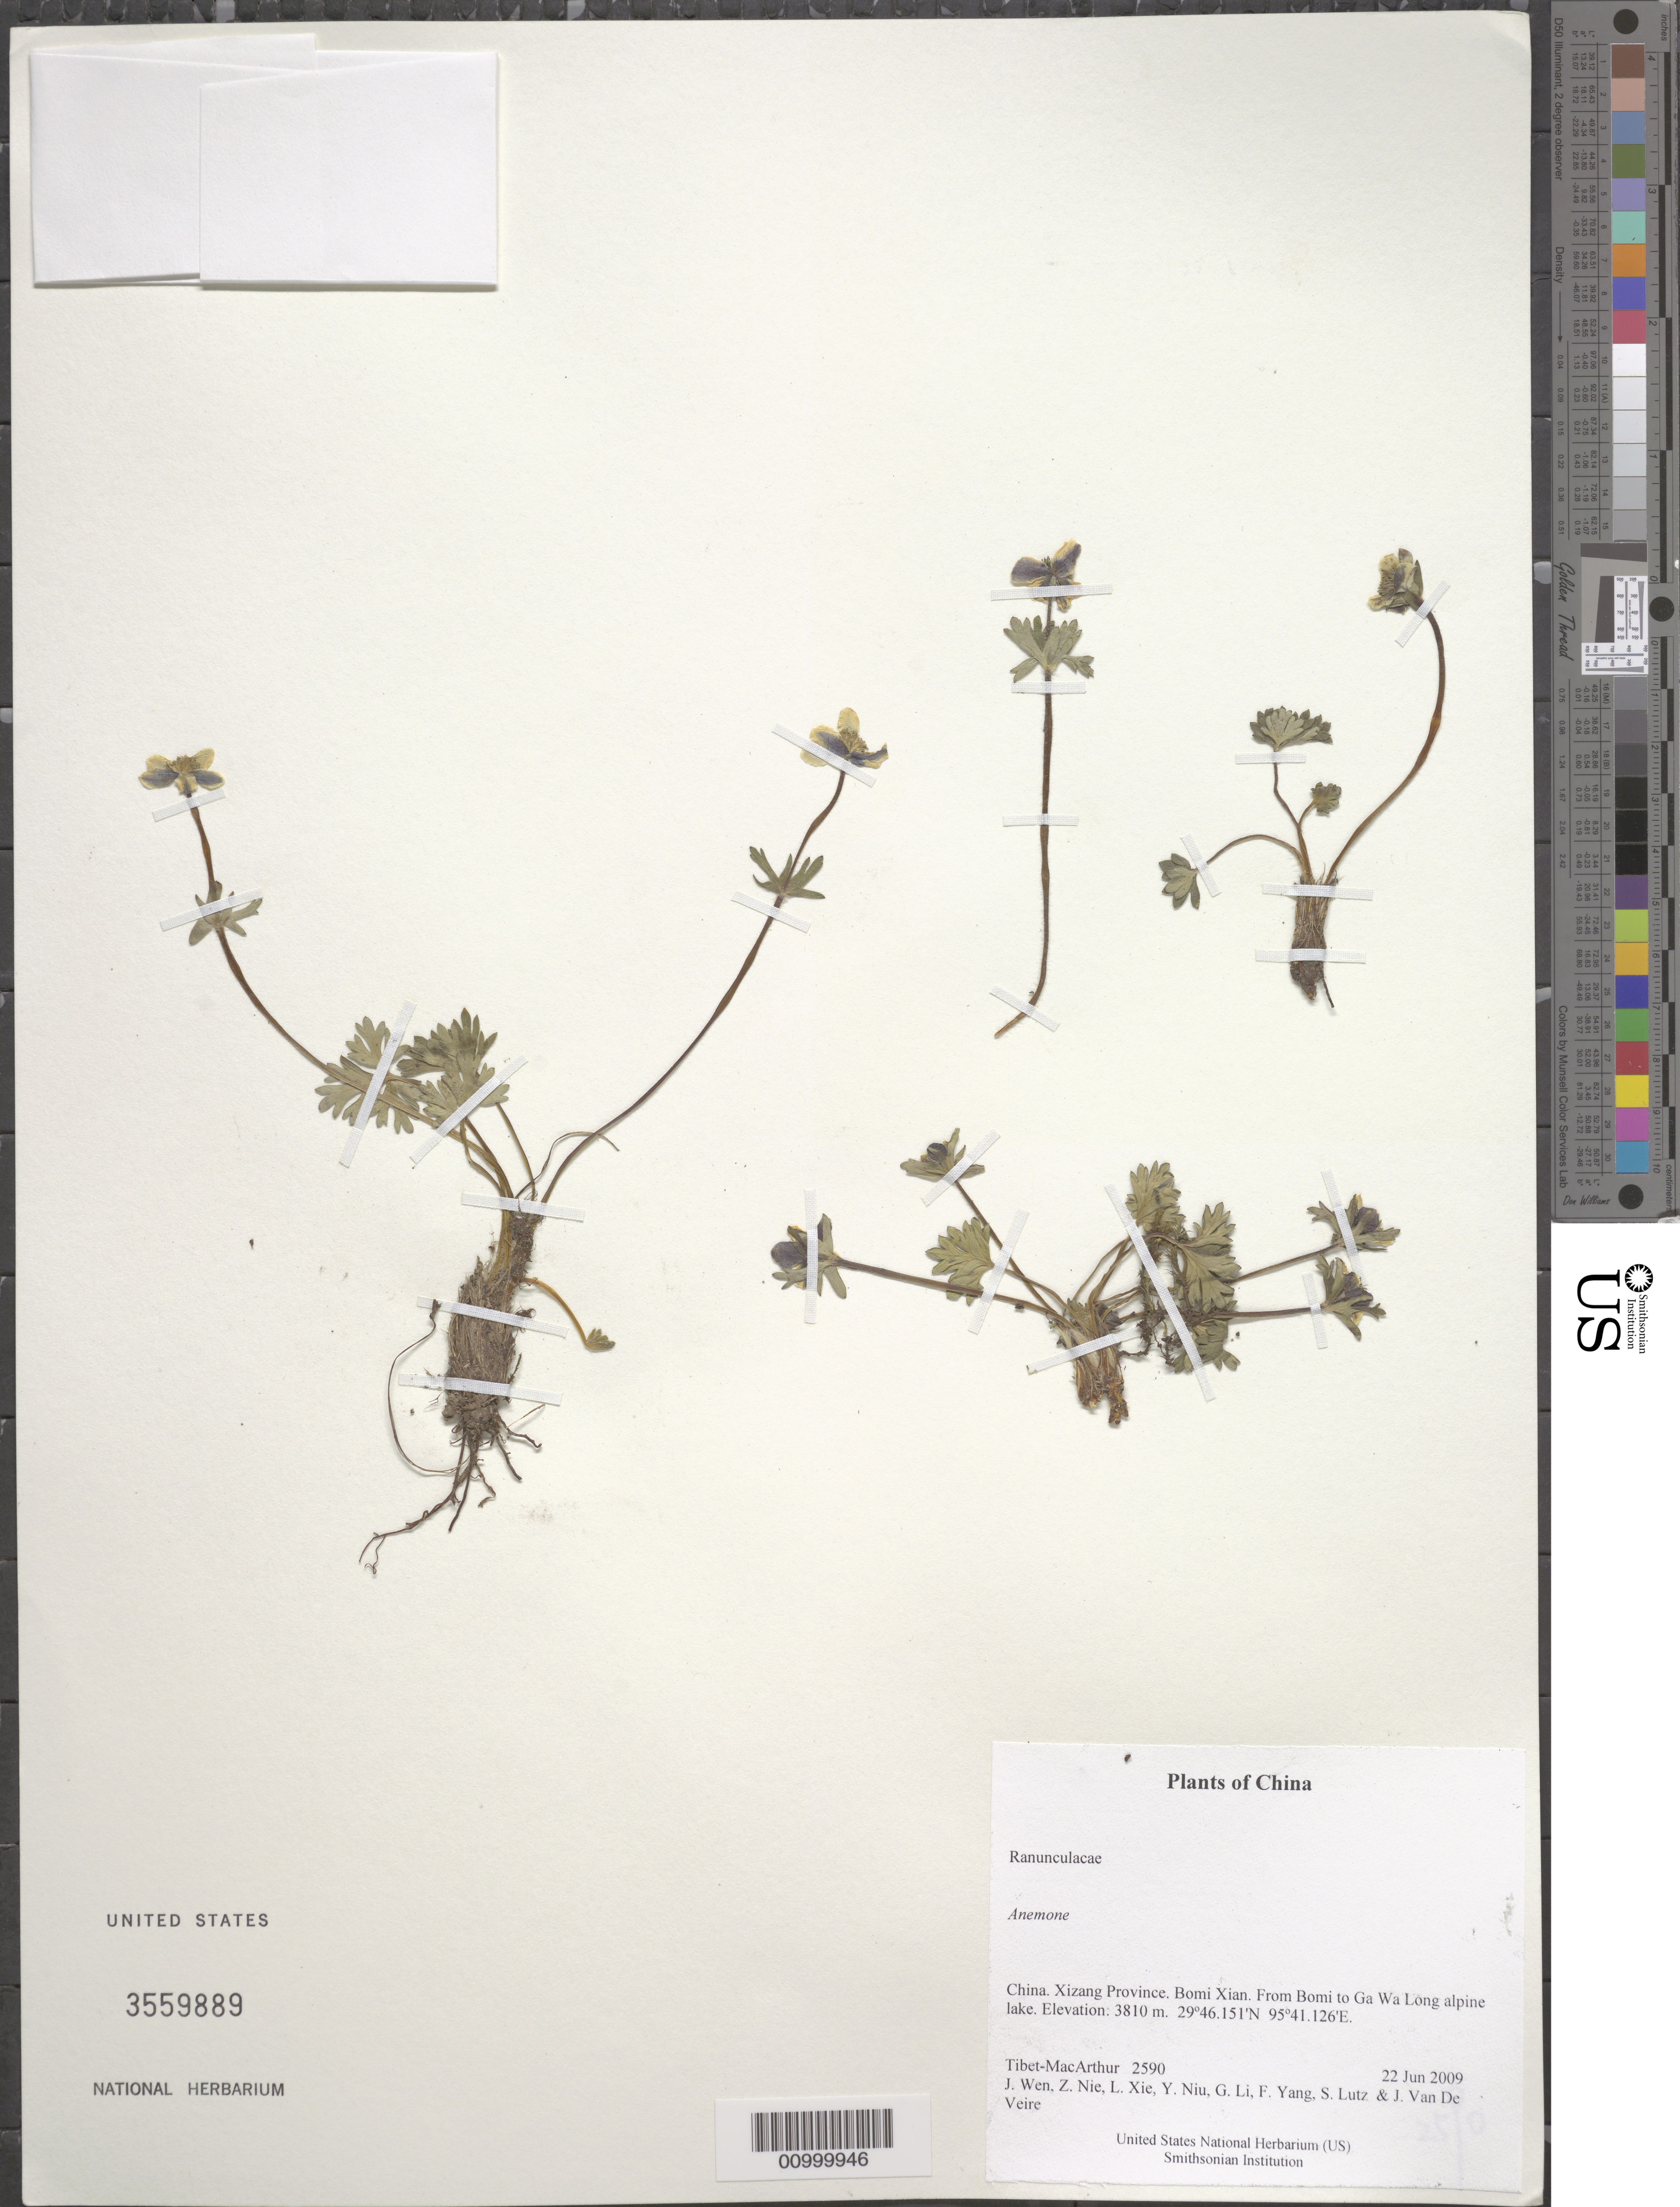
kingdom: Plantae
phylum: Tracheophyta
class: Magnoliopsida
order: Ranunculales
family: Ranunculaceae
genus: Anemone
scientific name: Anemone sp.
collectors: Tibet-MacArthur, J. Wen, Z. Nie, L. Xie, Y. Niu, G. Li, F. Yang, S. Lutz & J. Van De Veire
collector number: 2590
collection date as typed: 22 Jun 2009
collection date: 2009-06-22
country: China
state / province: Xizang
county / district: Bomi Xian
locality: From Bomi to Ga Wa Long alpine lake.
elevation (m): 3810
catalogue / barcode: US 3559889